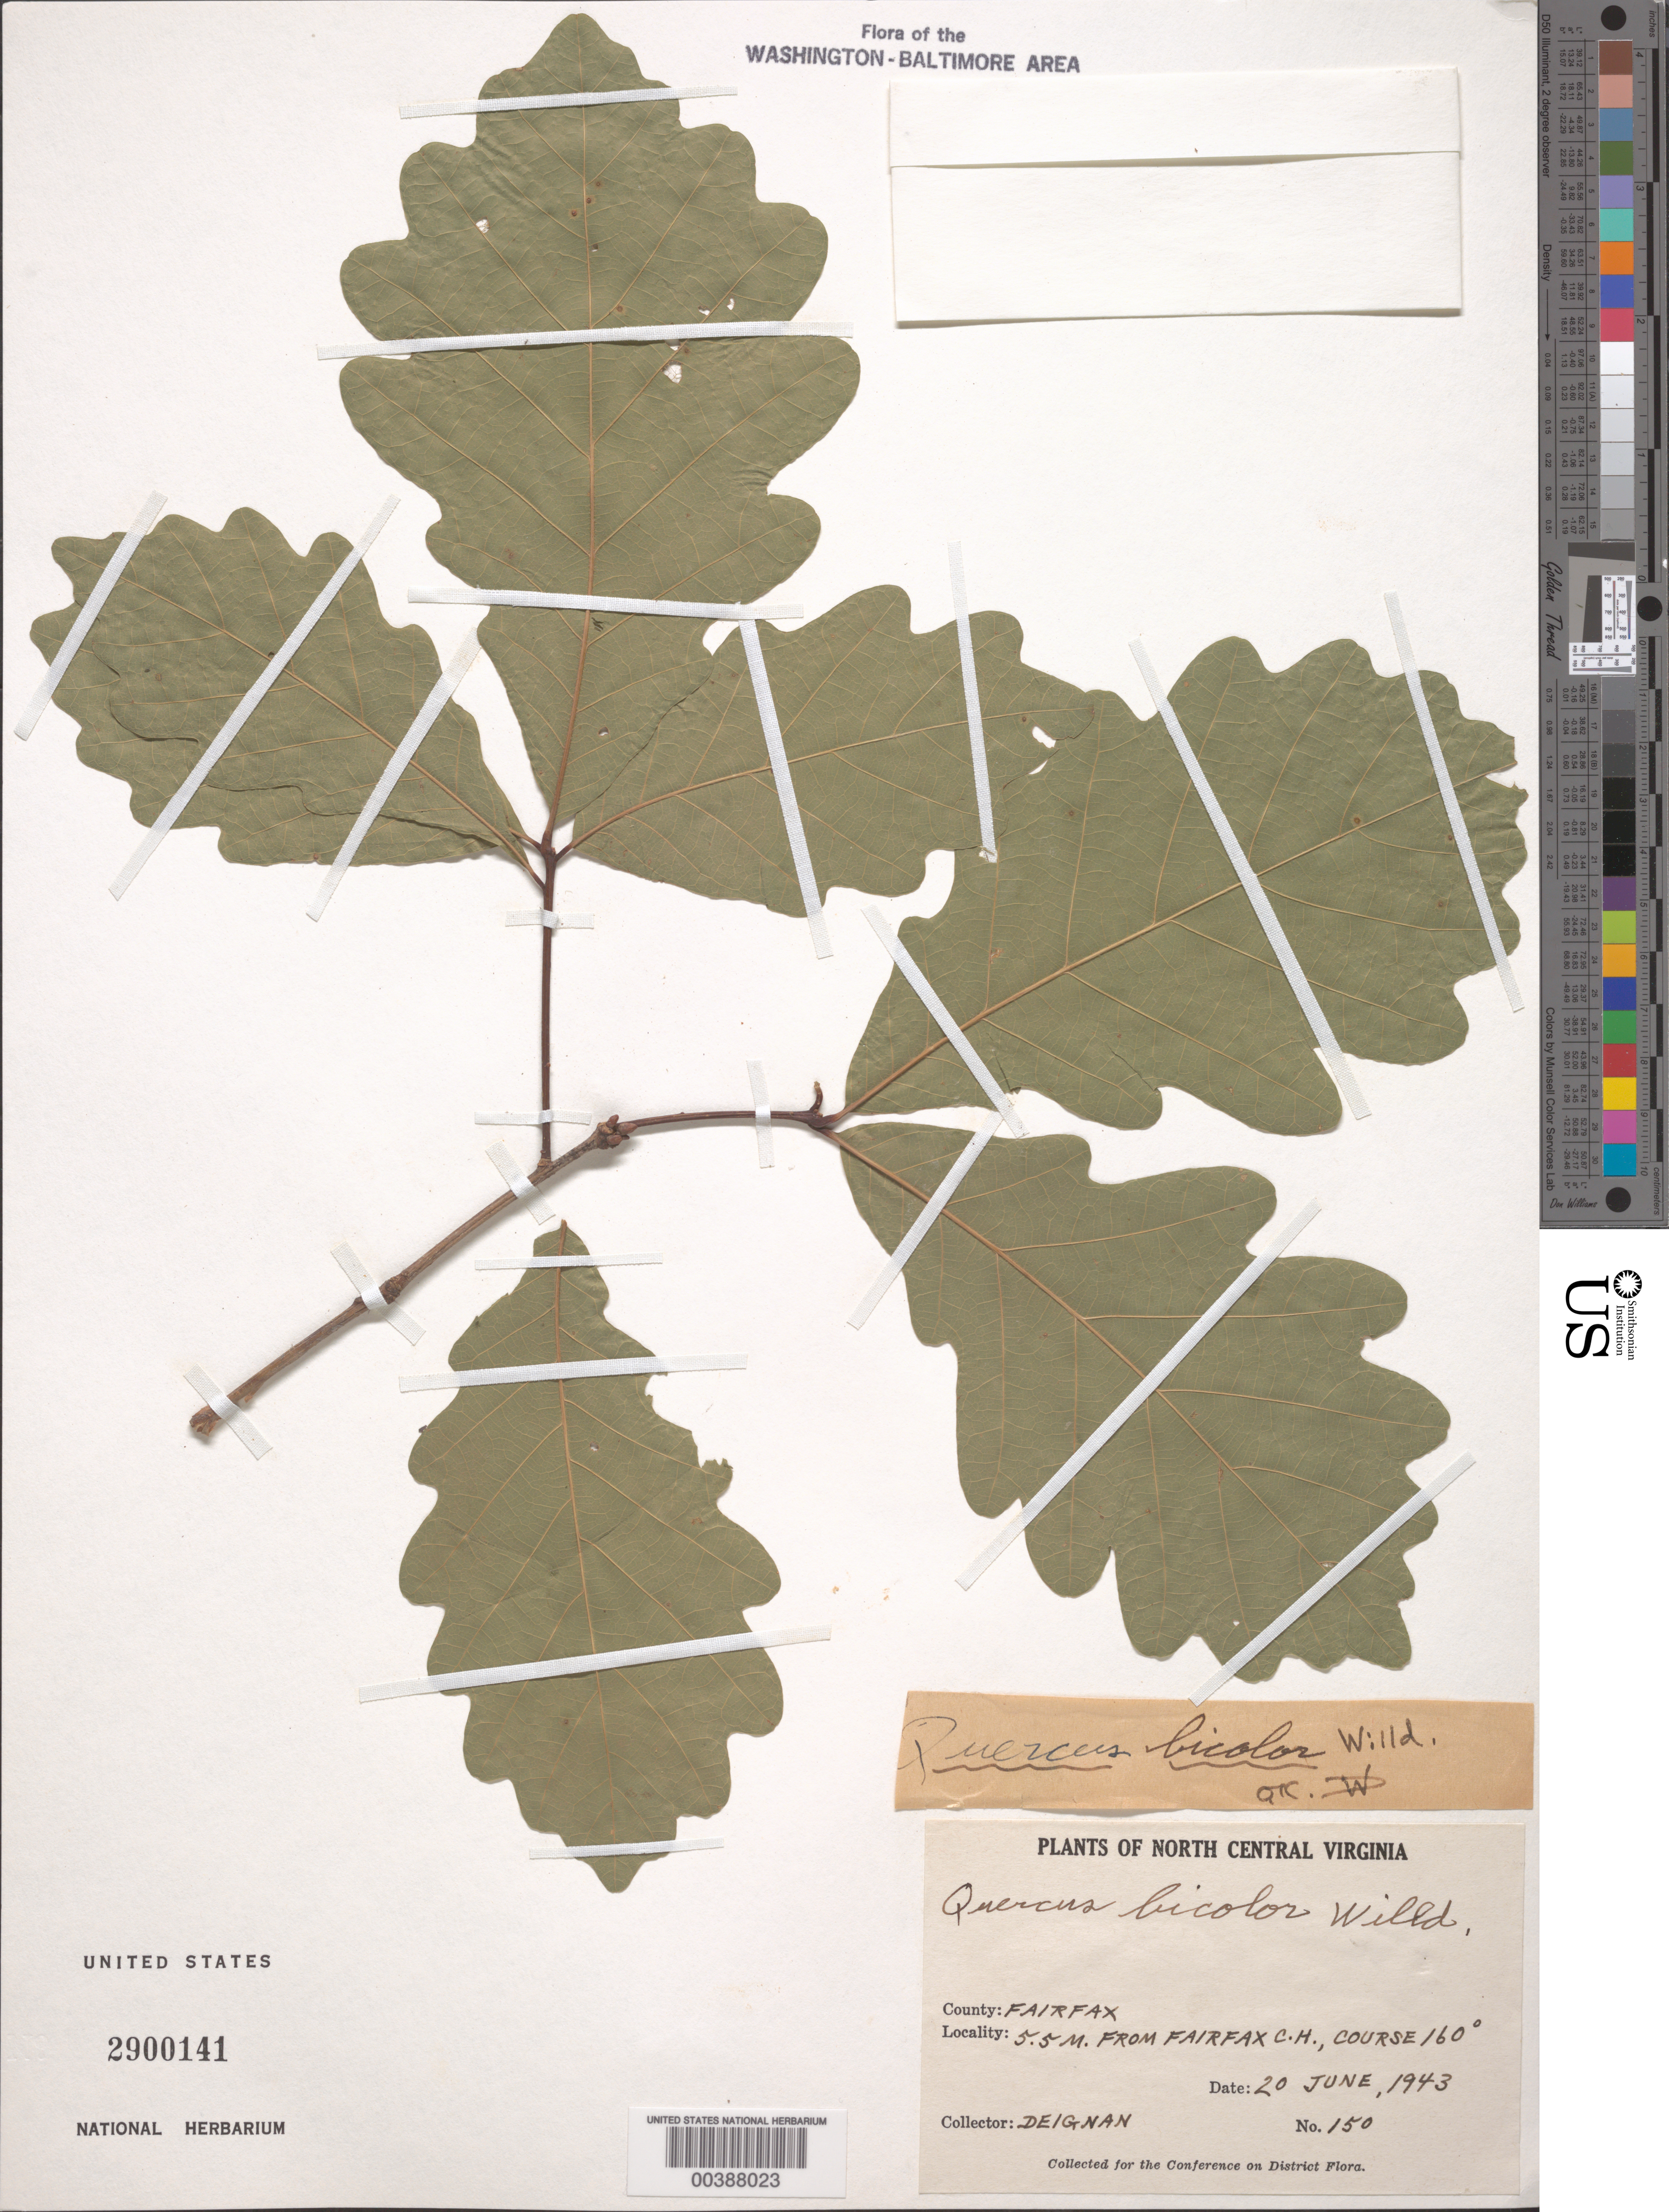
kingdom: Plantae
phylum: Tracheophyta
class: Magnoliopsida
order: Fagales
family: Fagaceae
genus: Quercus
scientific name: Quercus bicolor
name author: Willd.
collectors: H. Deignan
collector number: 150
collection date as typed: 20 Jun 1943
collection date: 1943-06-20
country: United States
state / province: Virginia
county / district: Fairfax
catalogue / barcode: US 2900141